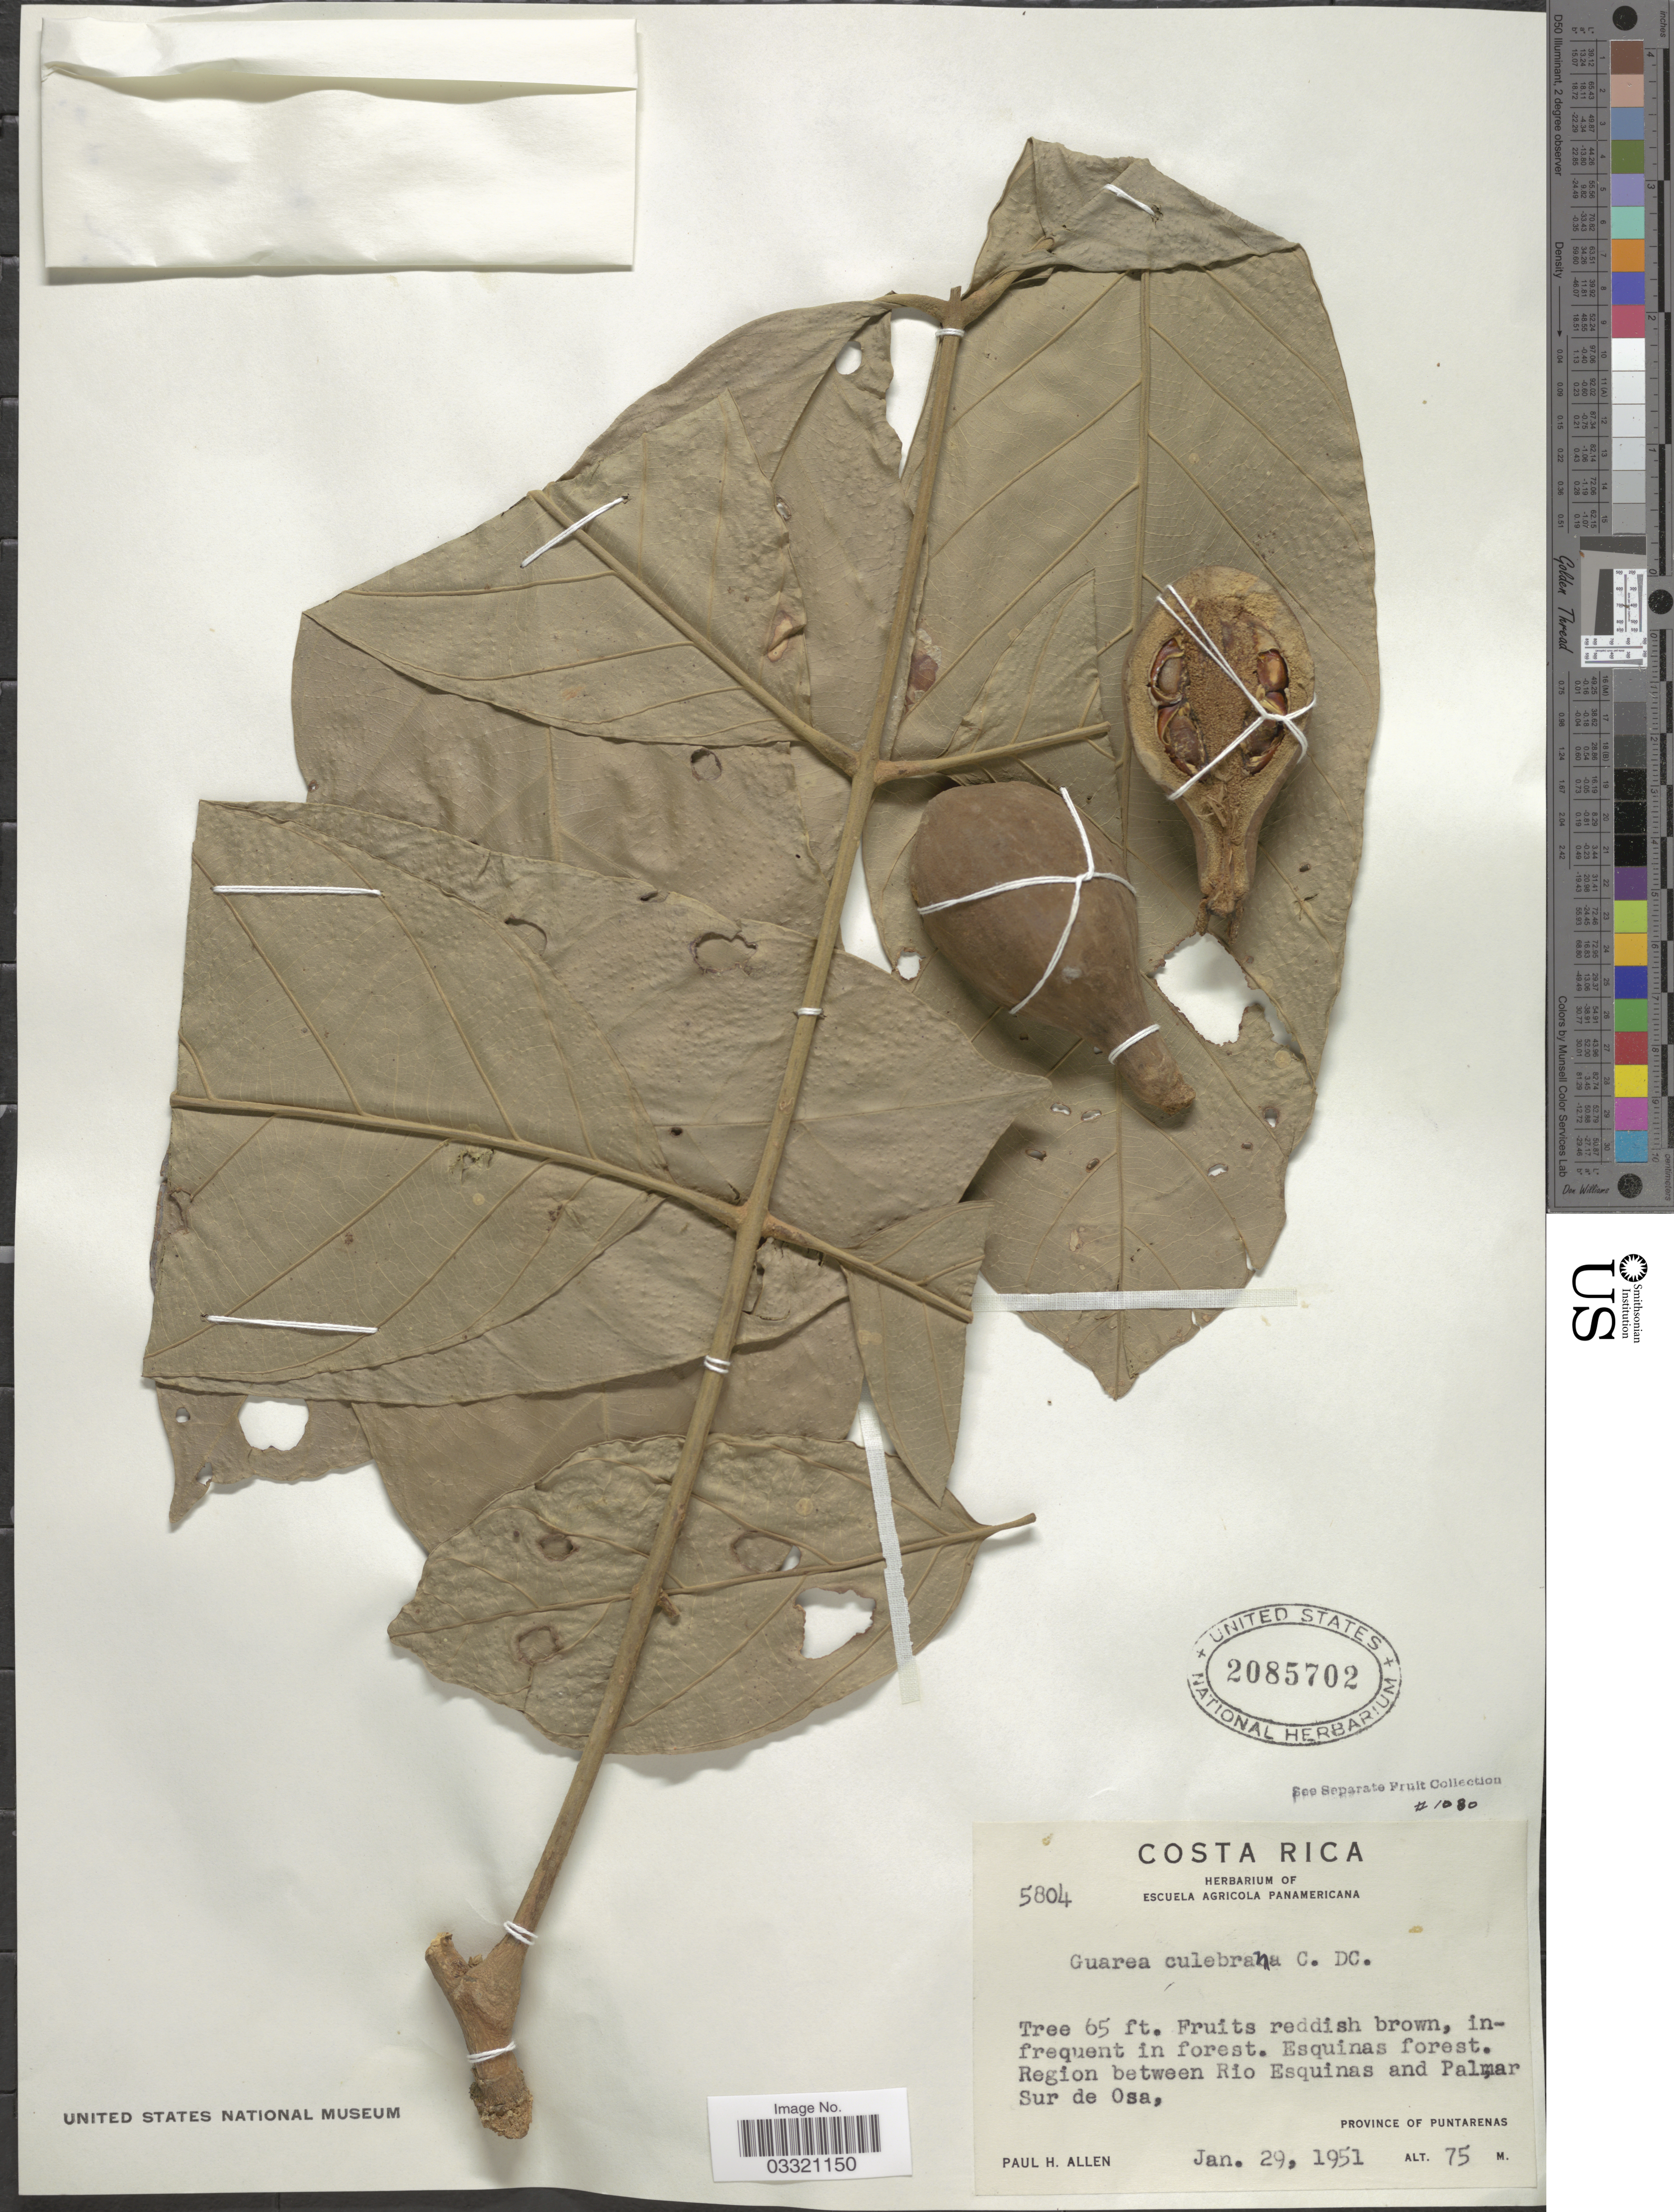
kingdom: Plantae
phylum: Tracheophyta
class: Magnoliopsida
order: Sapindales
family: Meliaceae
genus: Guarea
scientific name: Guarea culebrana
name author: C. DC.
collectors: P. H. Allen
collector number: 5804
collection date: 1951-01-29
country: Costa Rica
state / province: Puntarenas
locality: Region between Rio Esquinas and Palmar Sur de Osa.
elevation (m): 75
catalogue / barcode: US 2085702